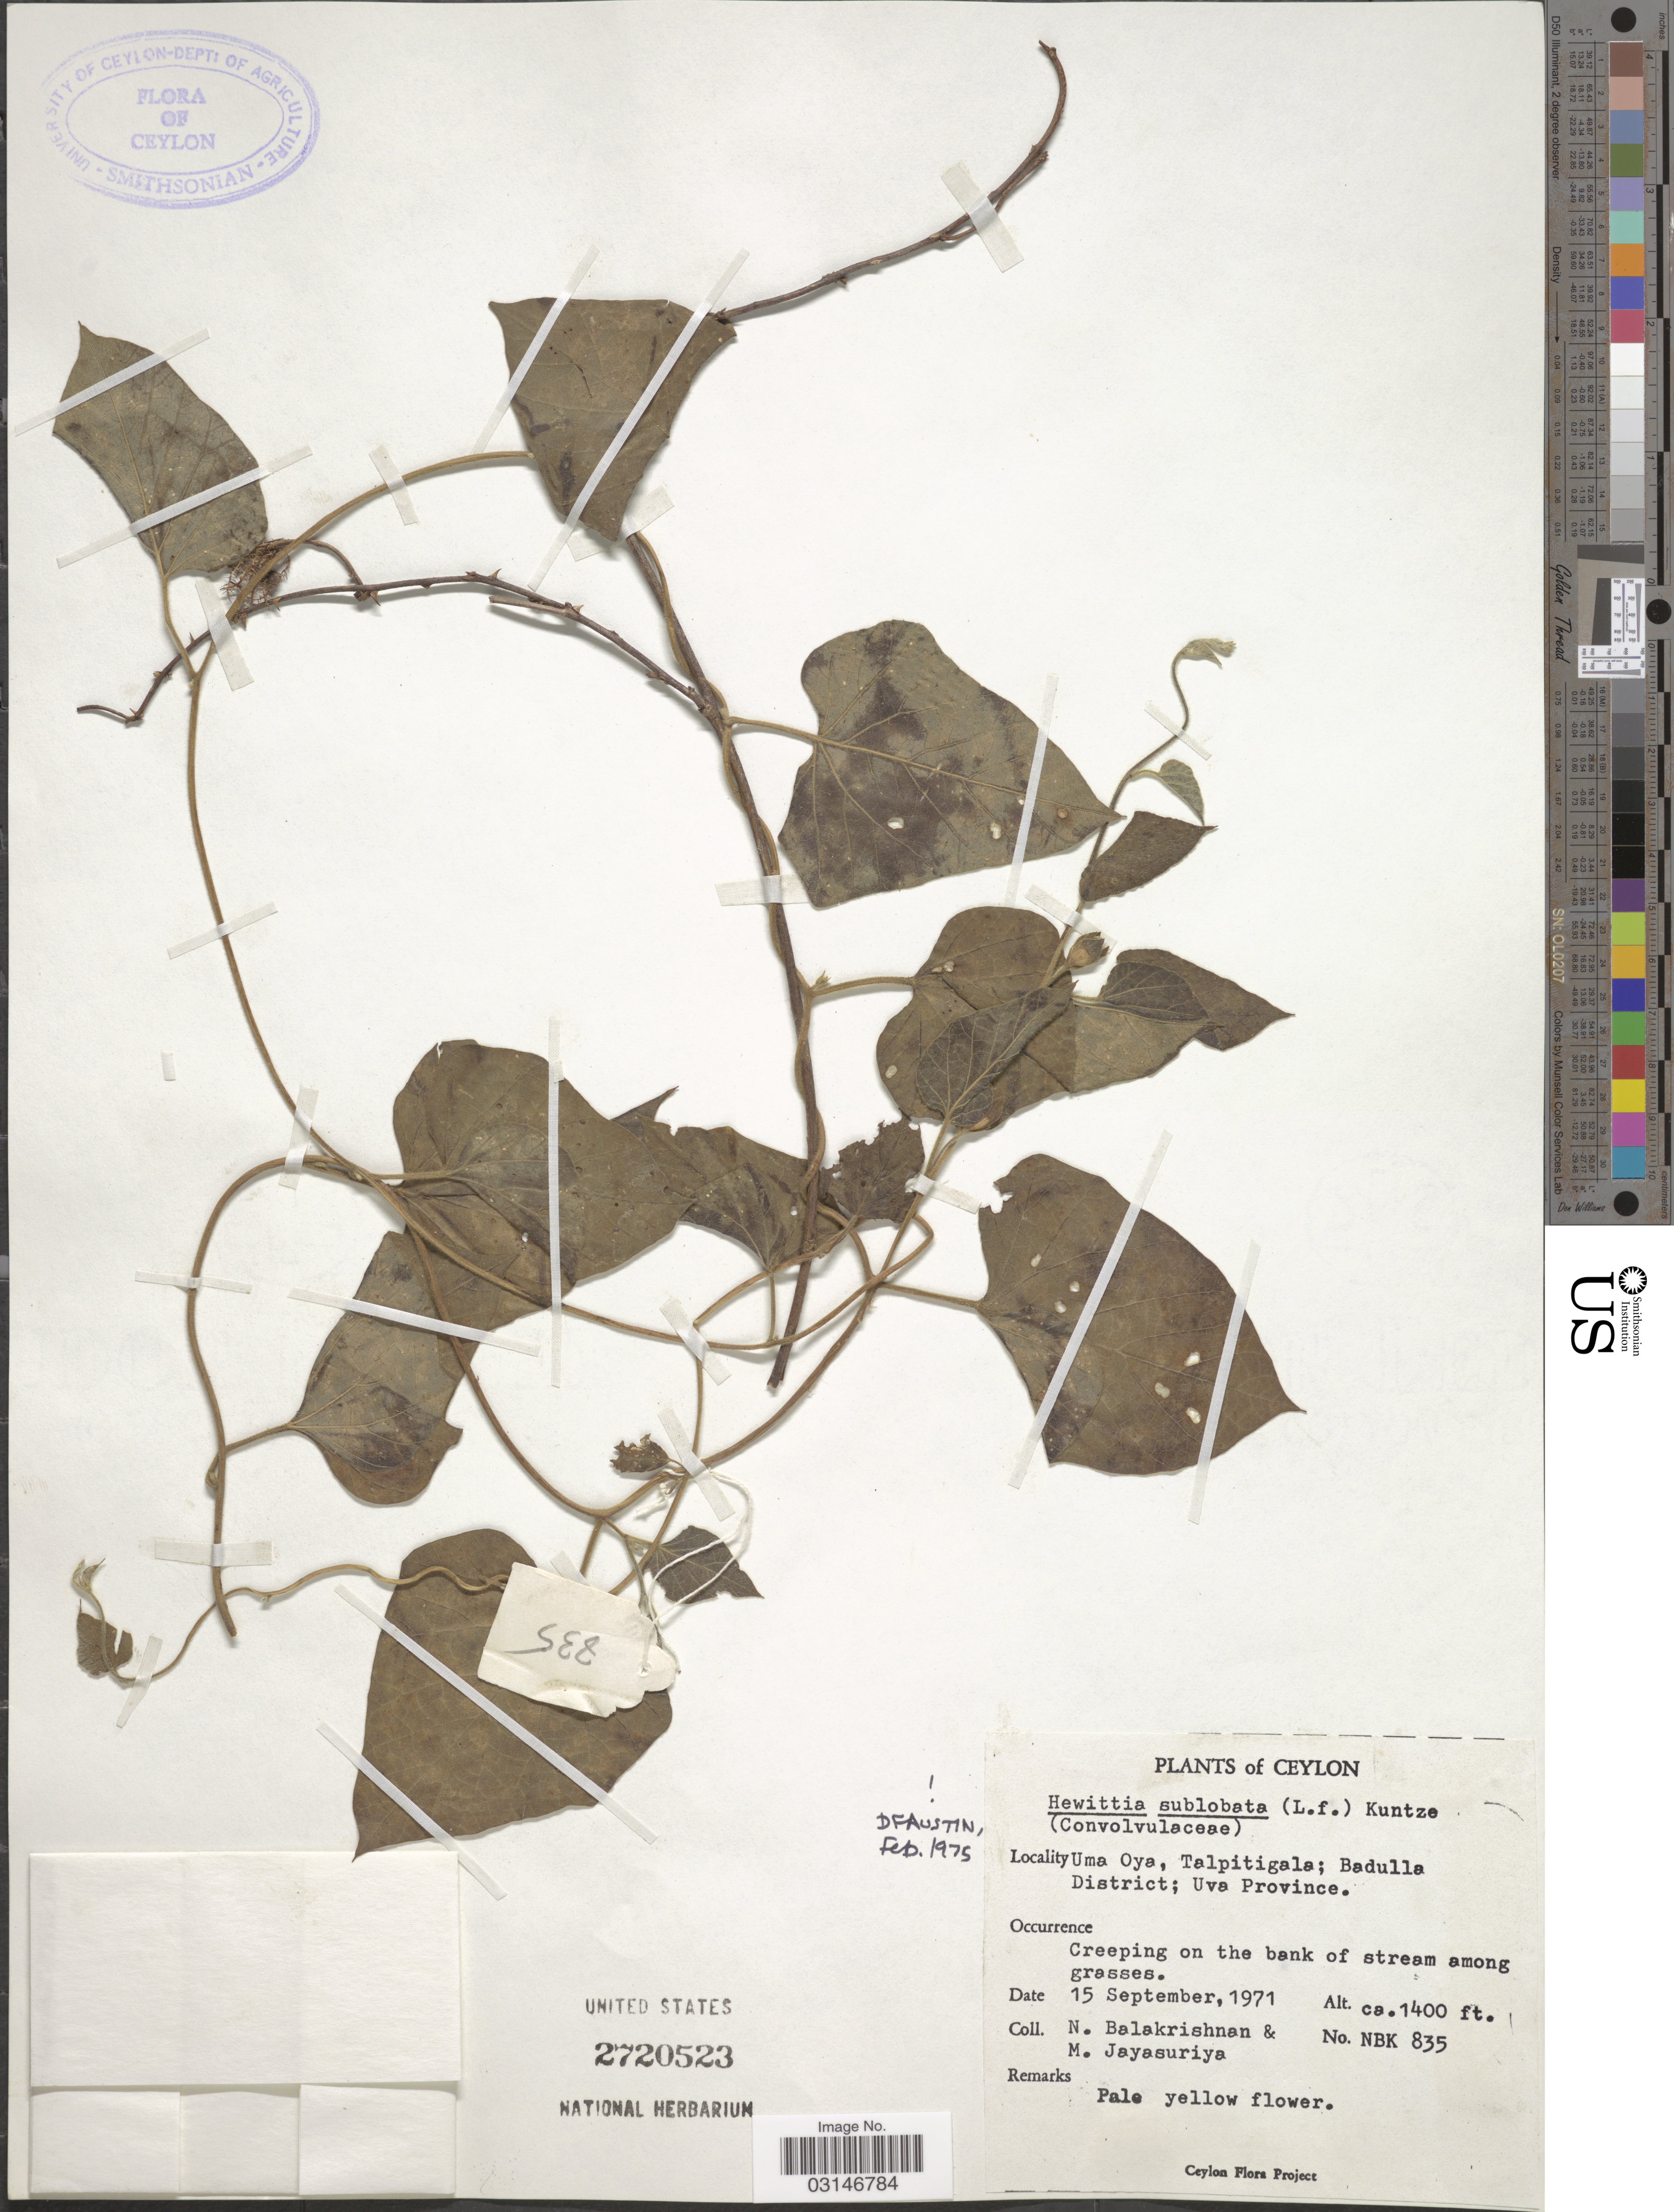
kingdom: Plantae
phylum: Tracheophyta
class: Magnoliopsida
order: Solanales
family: Convolvulaceae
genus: Hewittia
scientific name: Hewittia sublobata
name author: (L. f.) Kuntze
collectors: N. Balakrishnan & M. Jayasuriya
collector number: NBK835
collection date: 1971-09-15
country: Sri Lanka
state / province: Uva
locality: Ceylon, Uma Oya, Talpitigala; Badulla District.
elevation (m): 427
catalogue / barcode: US 2720523